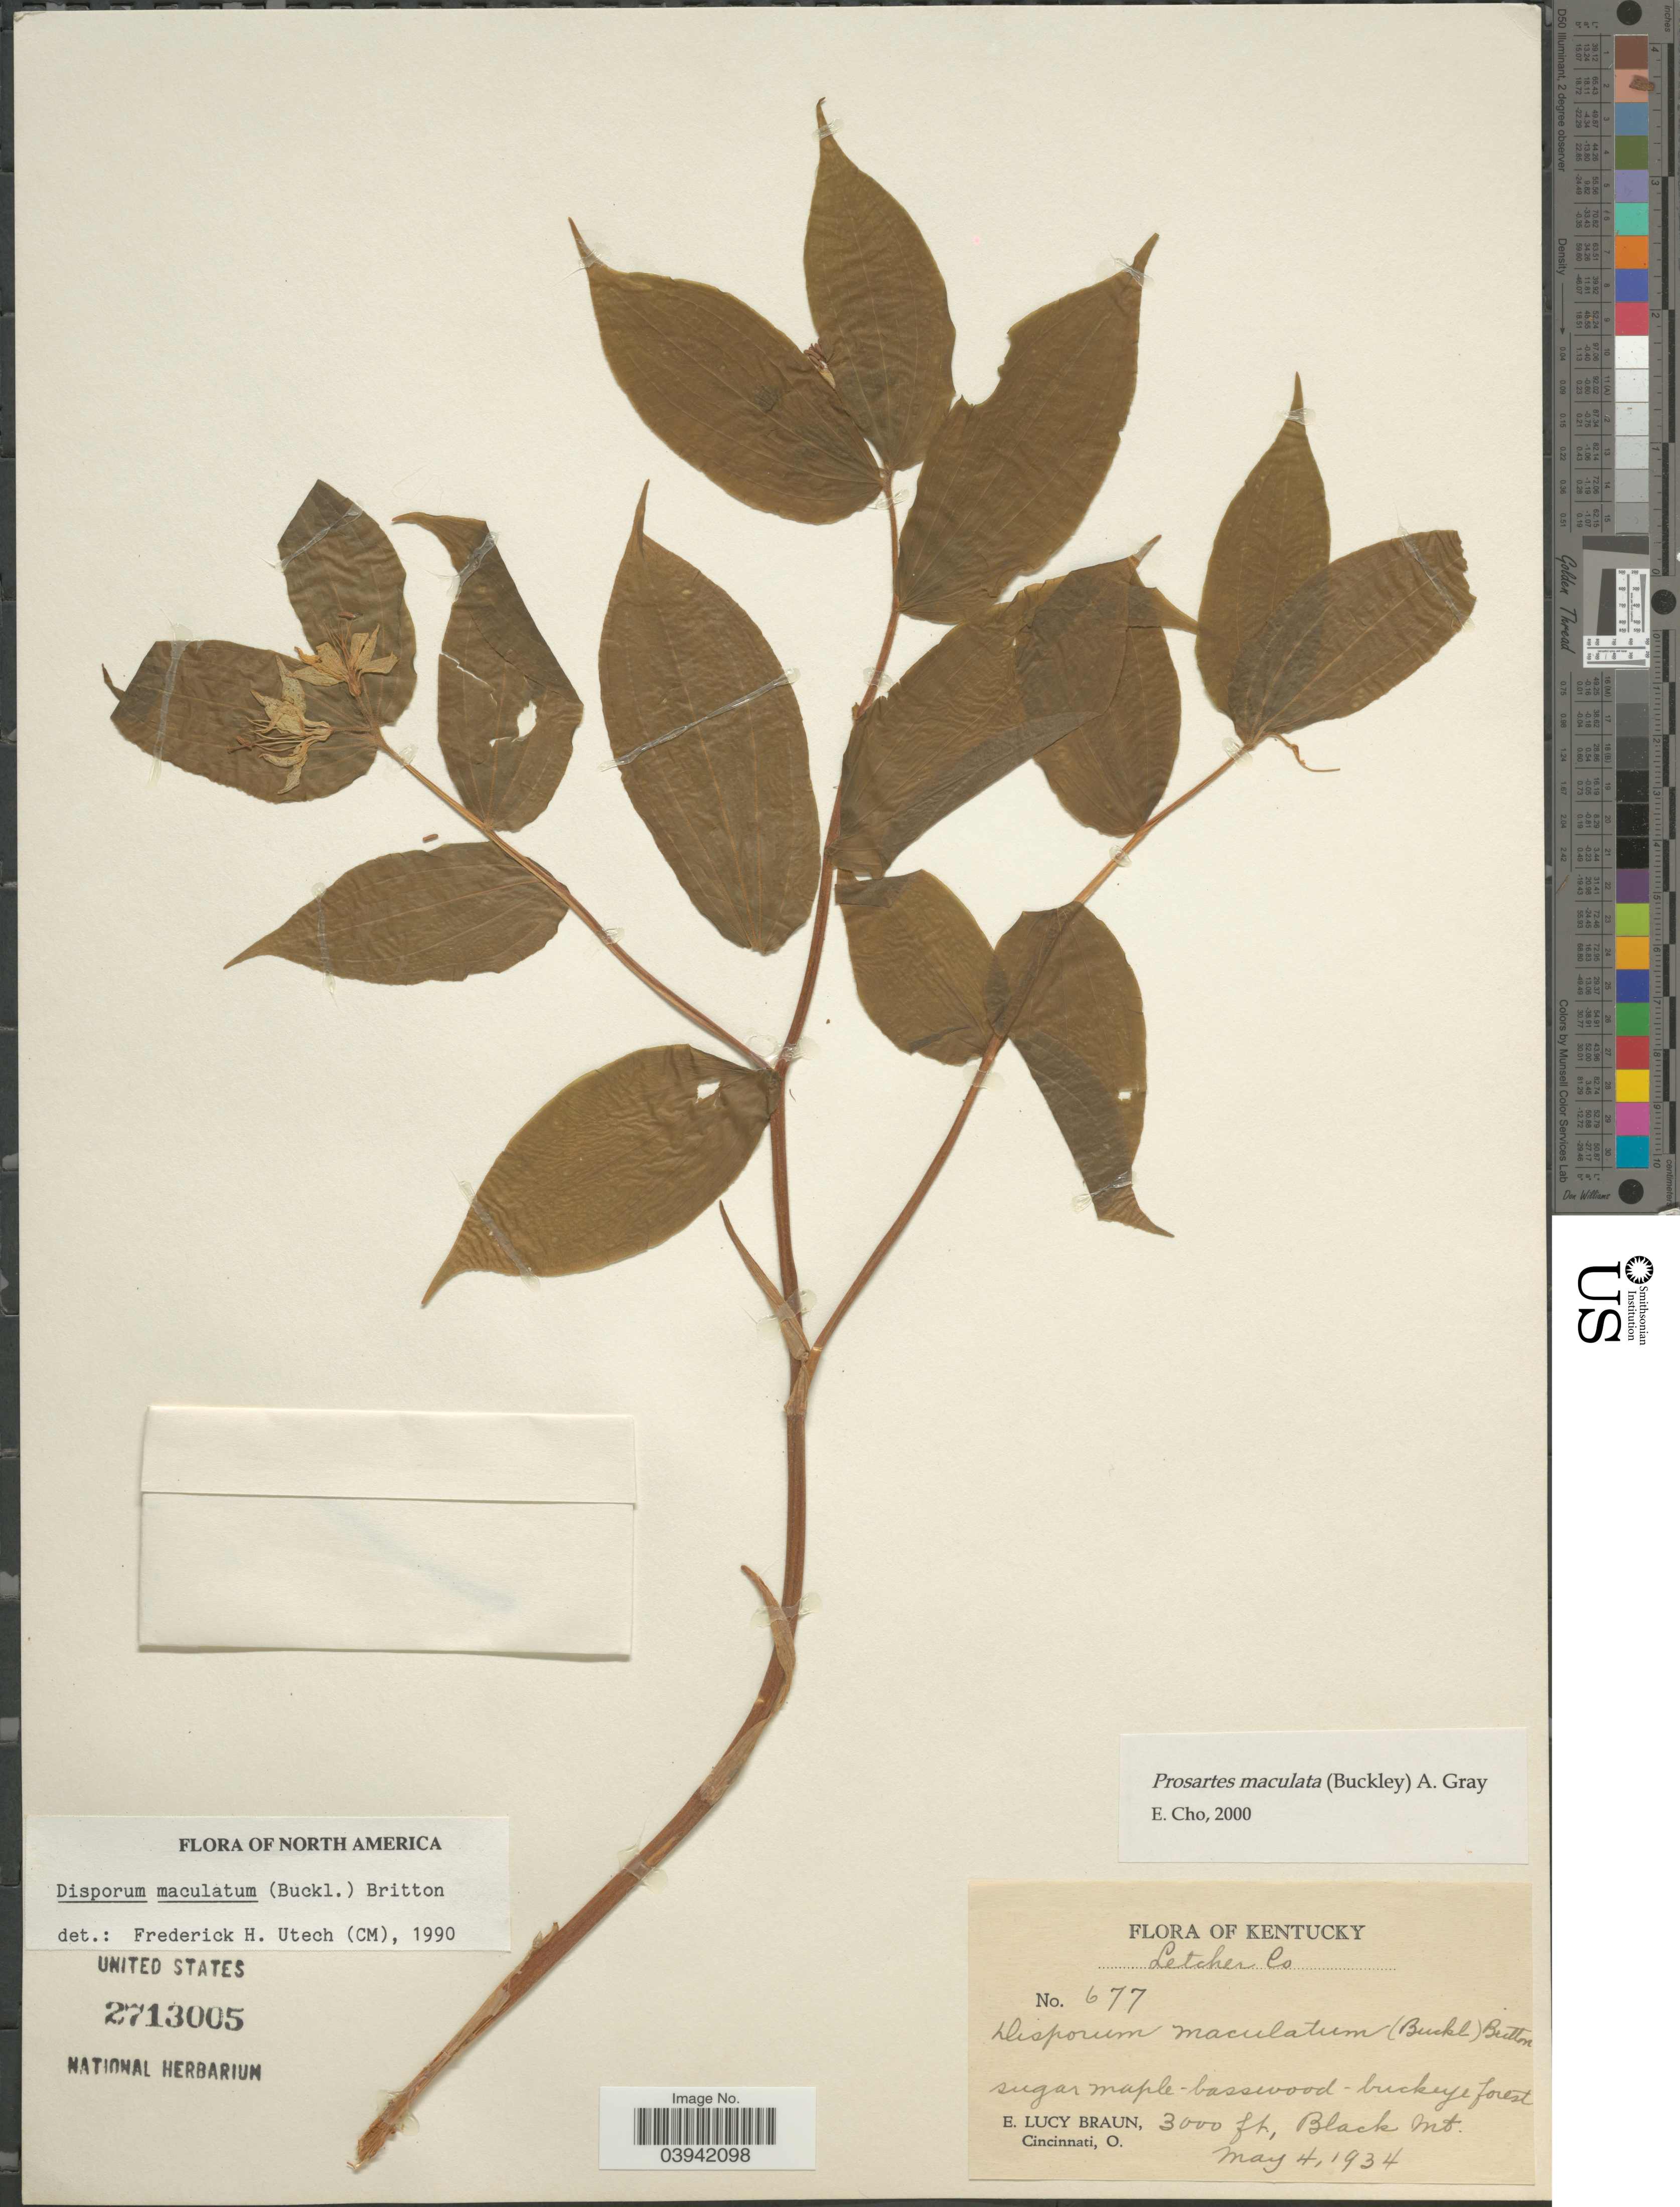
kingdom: Plantae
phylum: Tracheophyta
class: Liliopsida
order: Liliales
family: Liliaceae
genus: Prosartes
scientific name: Prosartes maculata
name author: (Buckley) A. Gray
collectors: E. L. Braun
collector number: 677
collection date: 1934-05-04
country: United States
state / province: Kentucky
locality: Letcher Co. Black Mt.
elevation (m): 914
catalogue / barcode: US 2713005